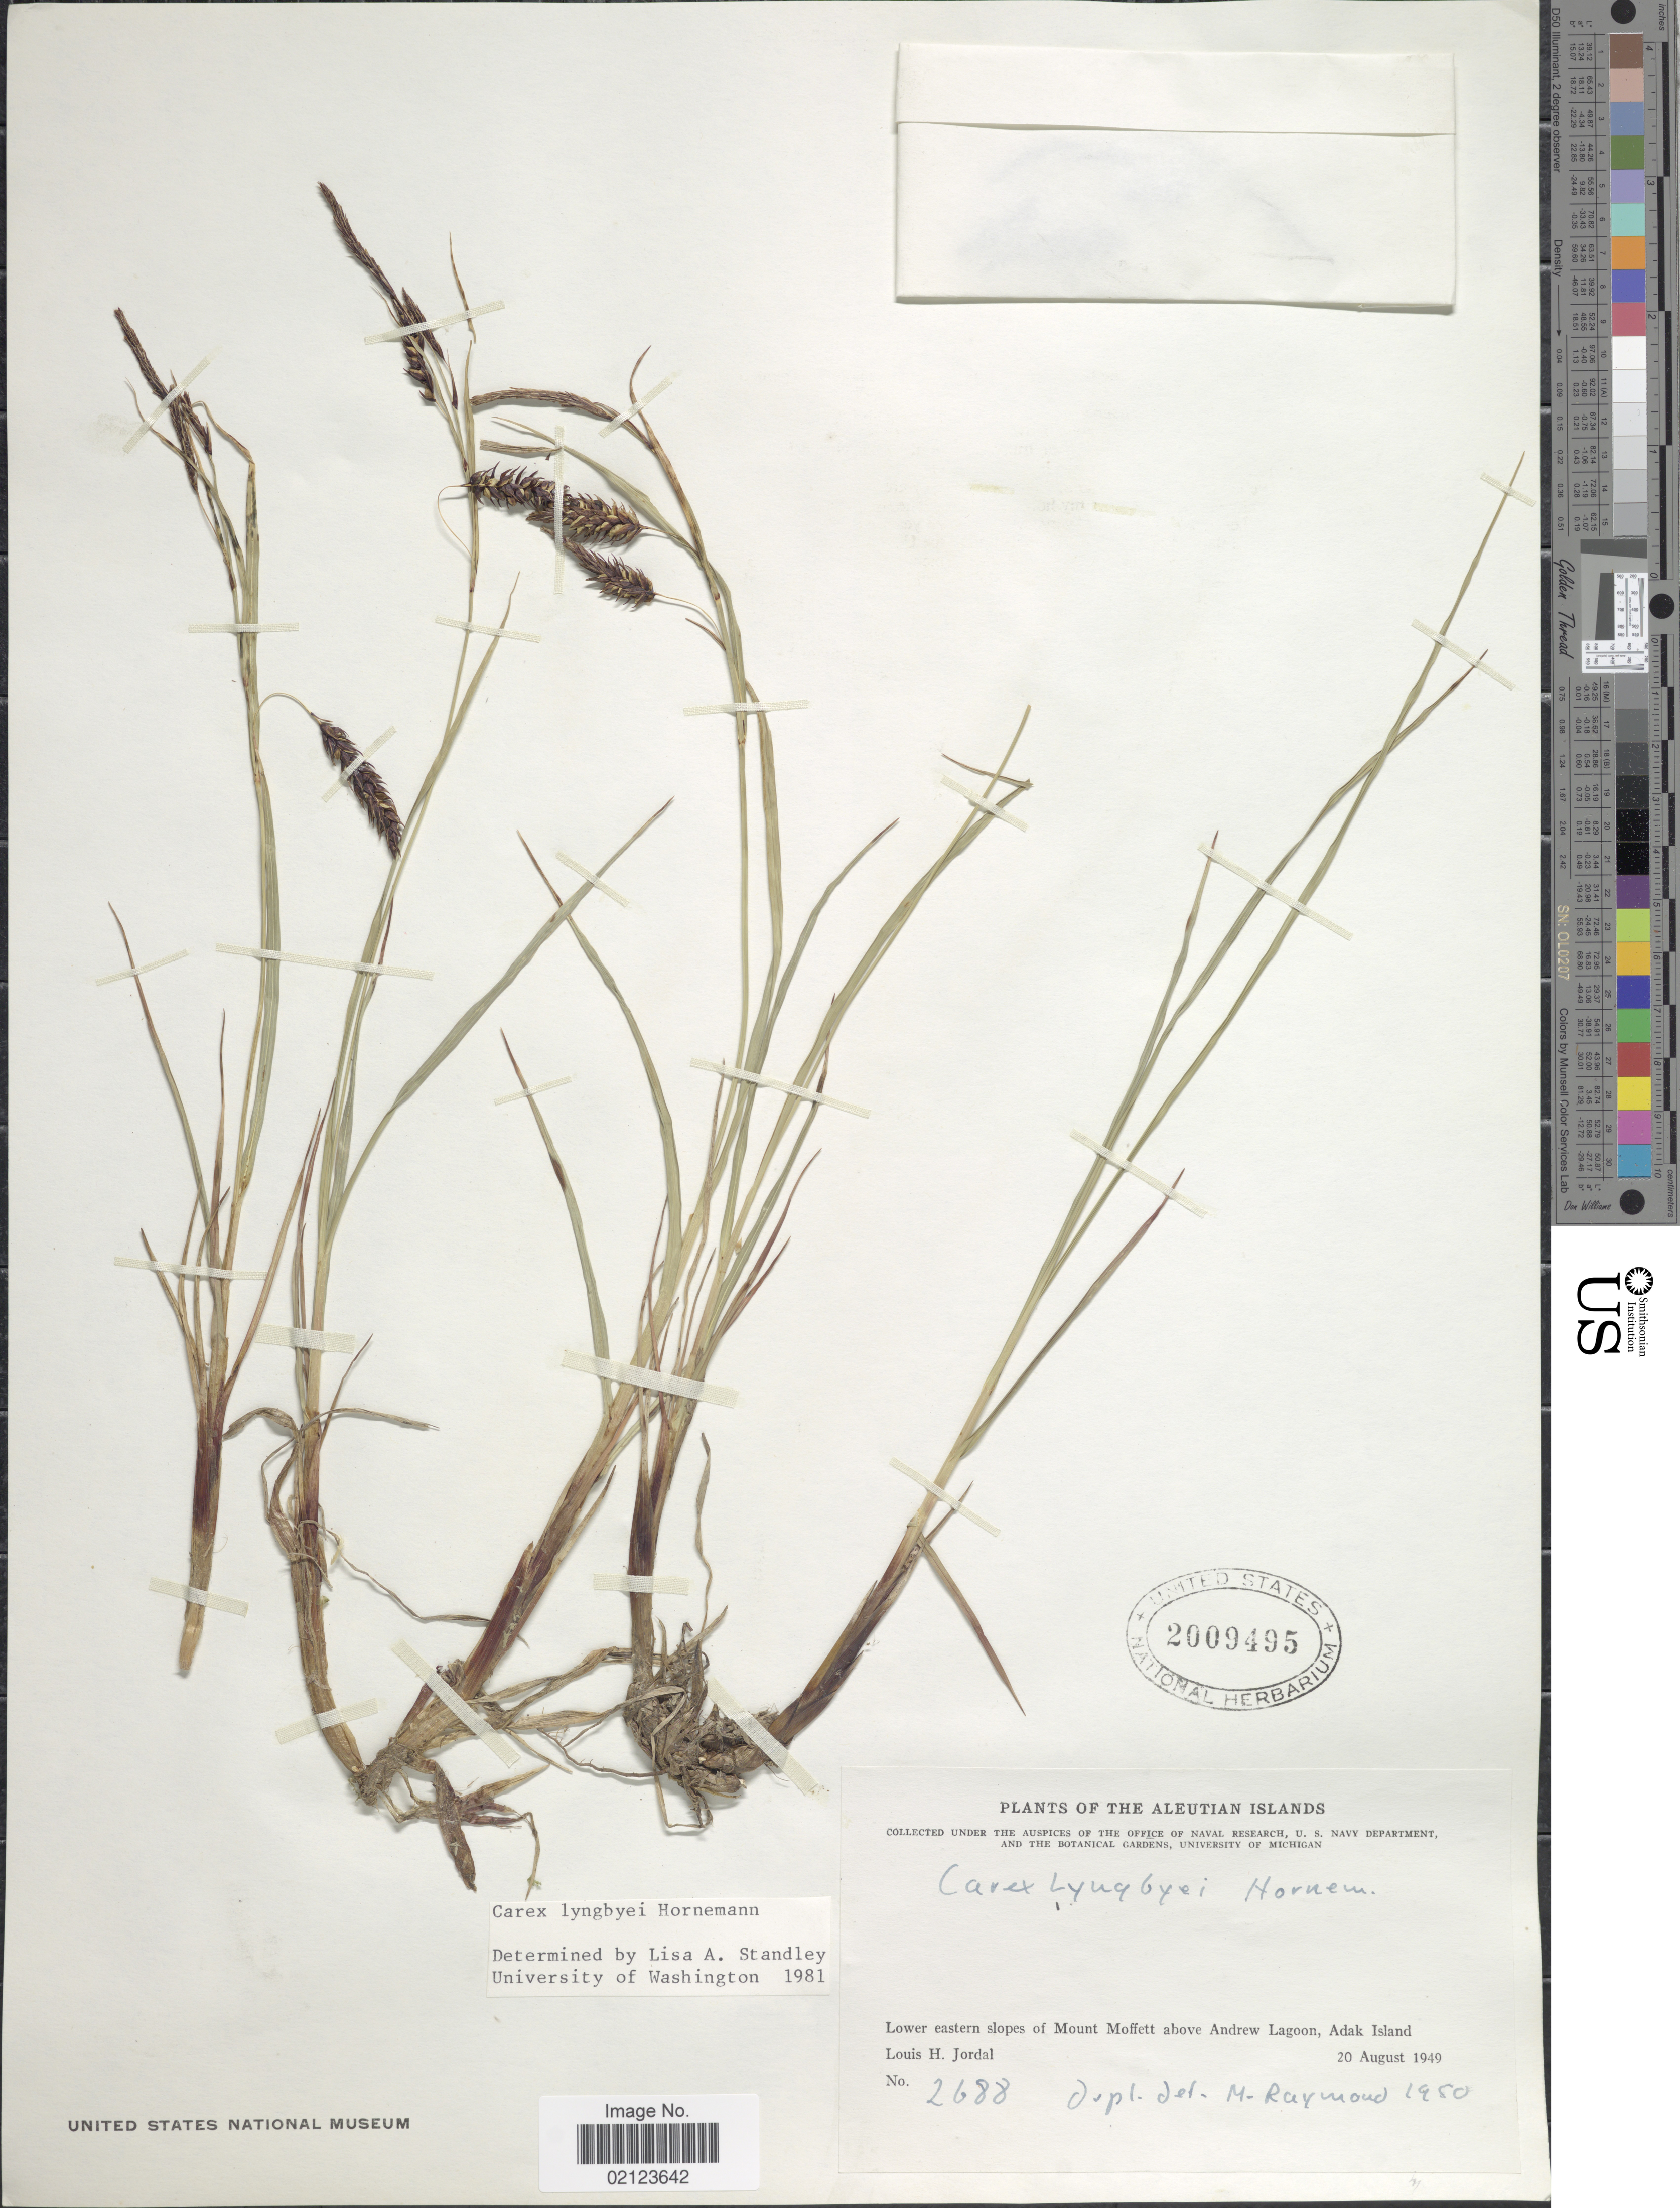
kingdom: Plantae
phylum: Tracheophyta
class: Liliopsida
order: Poales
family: Cyperaceae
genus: Carex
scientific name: Carex lyngbyei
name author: Hornem.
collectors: L. Jordal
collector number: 2688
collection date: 1949-08-20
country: United States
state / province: Alaska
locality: Aleutian Islands. Lower eastern slopes of Mount Moffett above Andrew Lagoon, Adak Island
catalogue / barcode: US 2009495